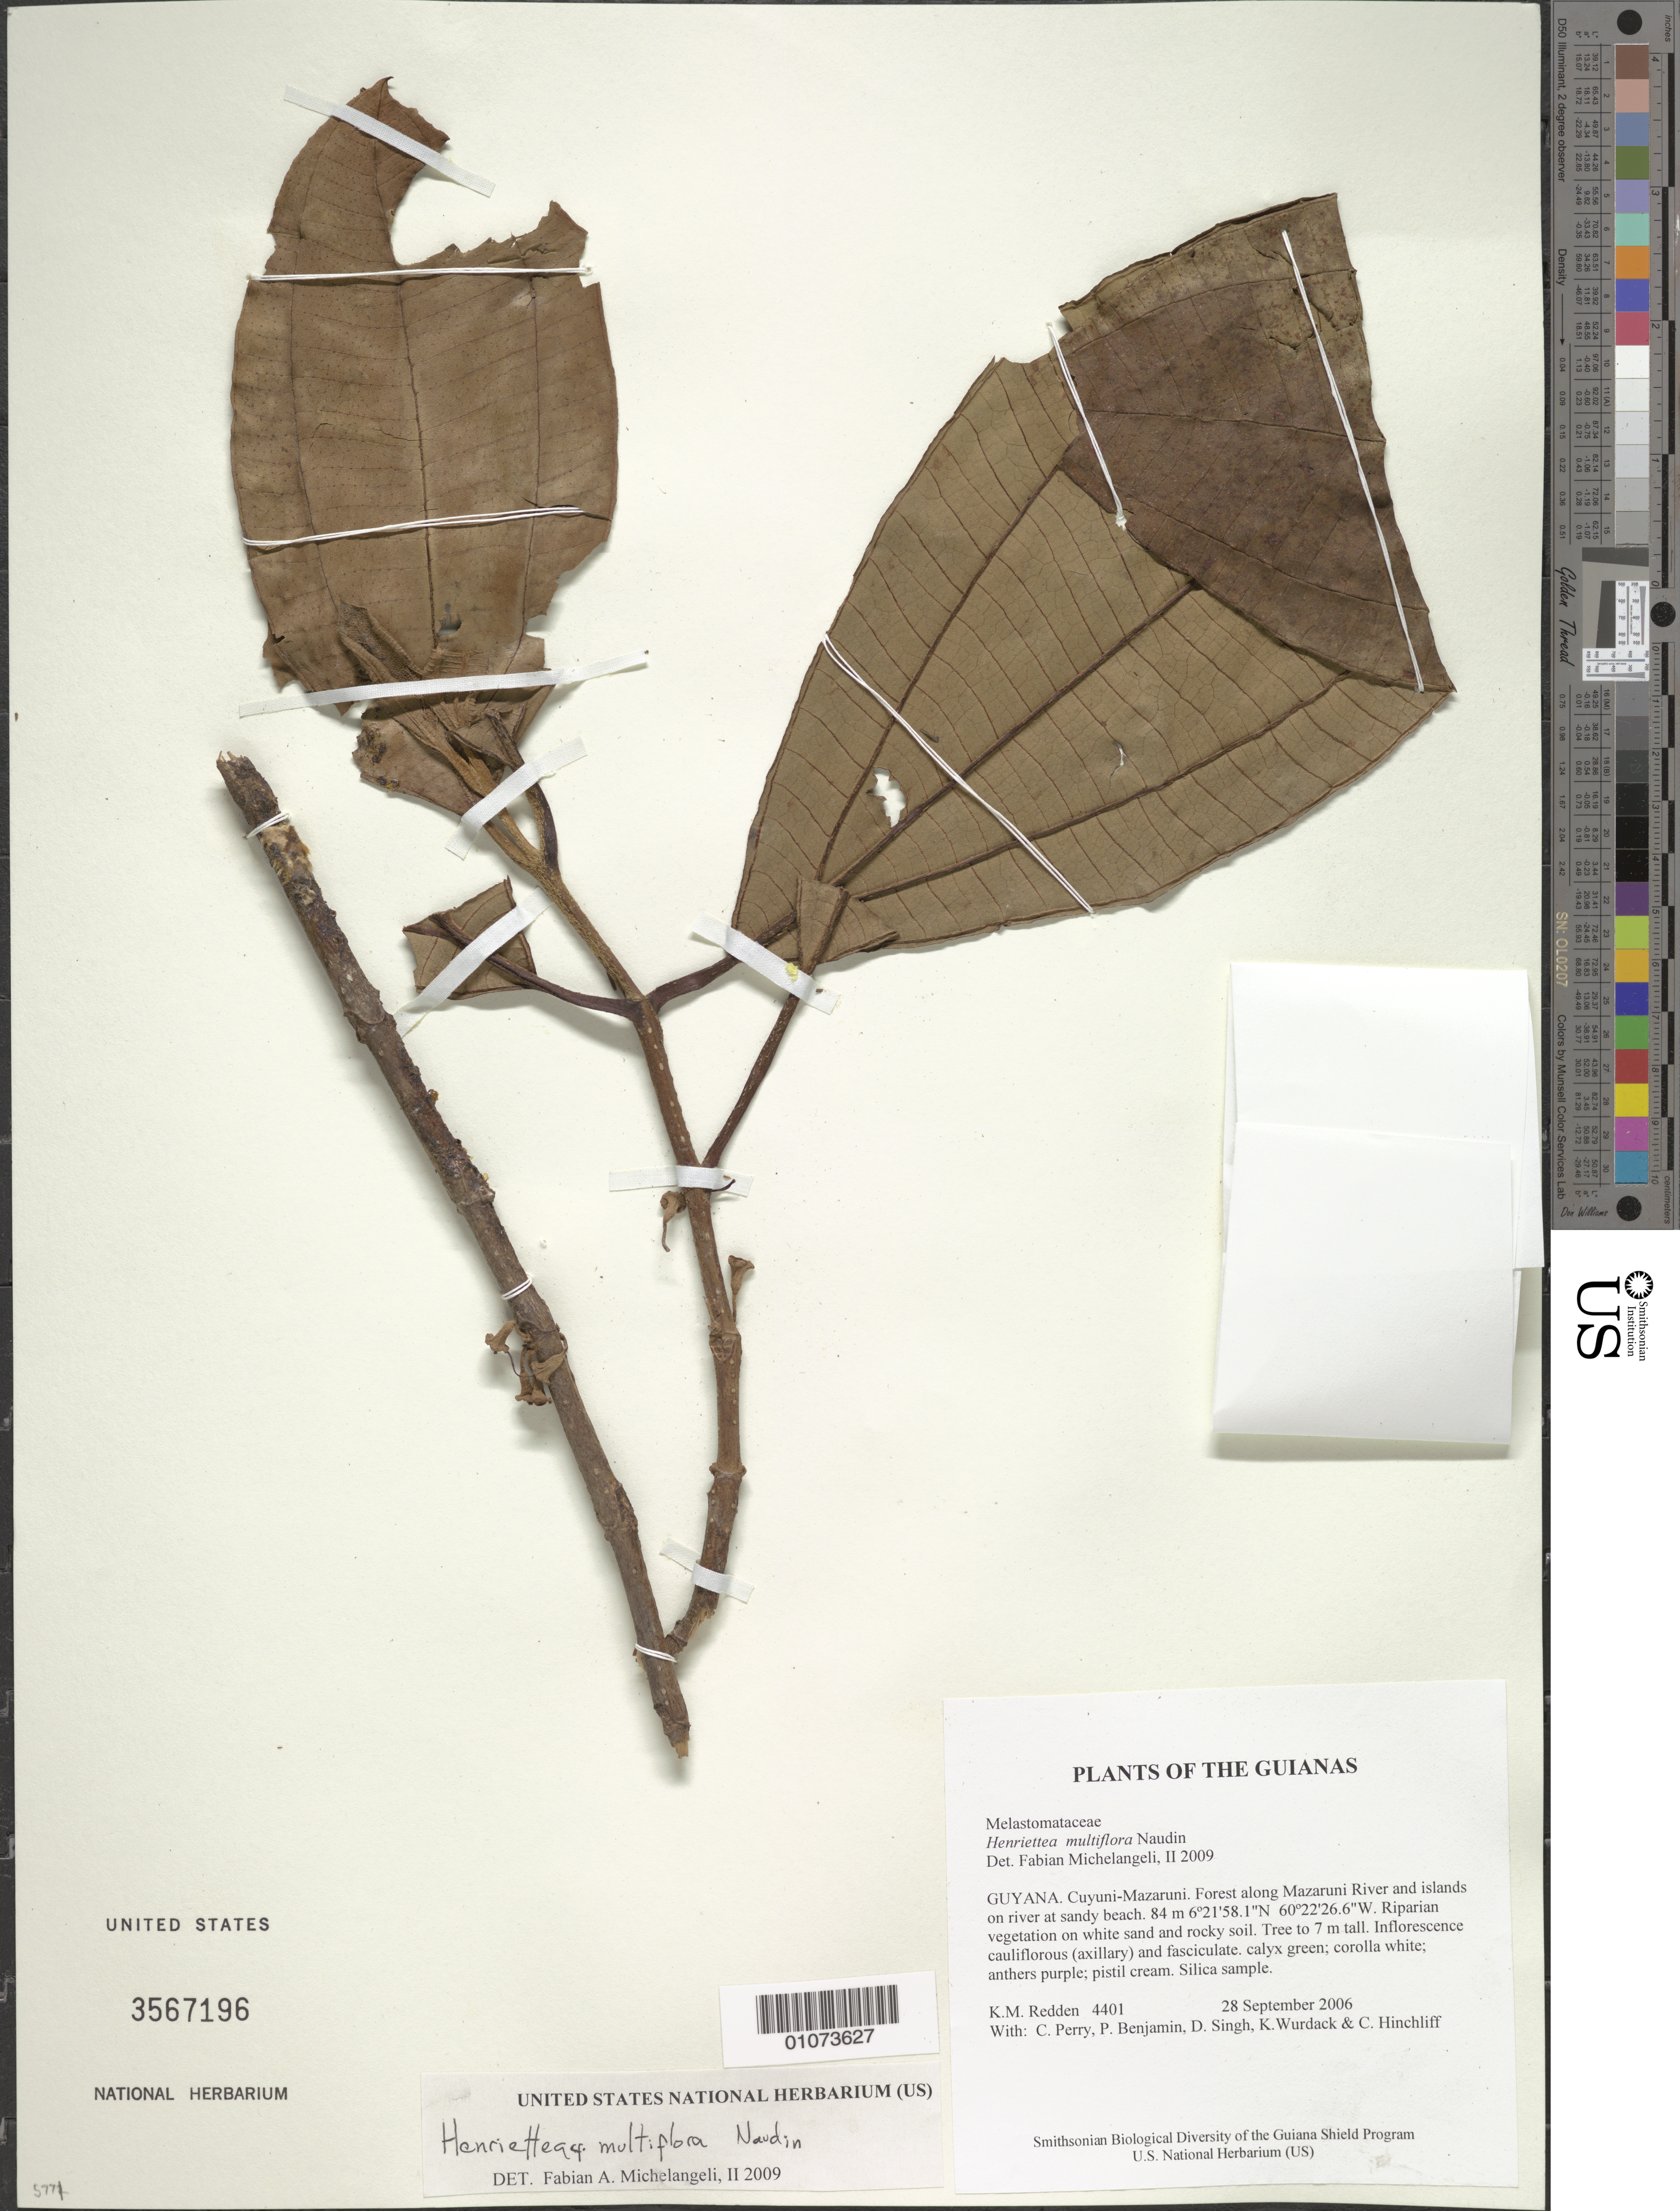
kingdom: Plantae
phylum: Tracheophyta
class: Magnoliopsida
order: Myrtales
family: Melastomataceae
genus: Henriettea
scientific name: Henriettea multiflora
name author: Naudin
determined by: Michelangeli, F. A.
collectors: K. M. Redden, C. Perry, P. Benjamin, D. Singh, K. Wurdack & C. E. Hinchliff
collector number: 4401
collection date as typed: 28 September 2006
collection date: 2006-09-28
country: Guyana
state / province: Cuyuni-Mazaruni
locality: Forest along Mazaruni River and islands on river at sandy beach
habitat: Riparian vegetation on white sand and rocky soil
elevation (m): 84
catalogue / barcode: US 3567196